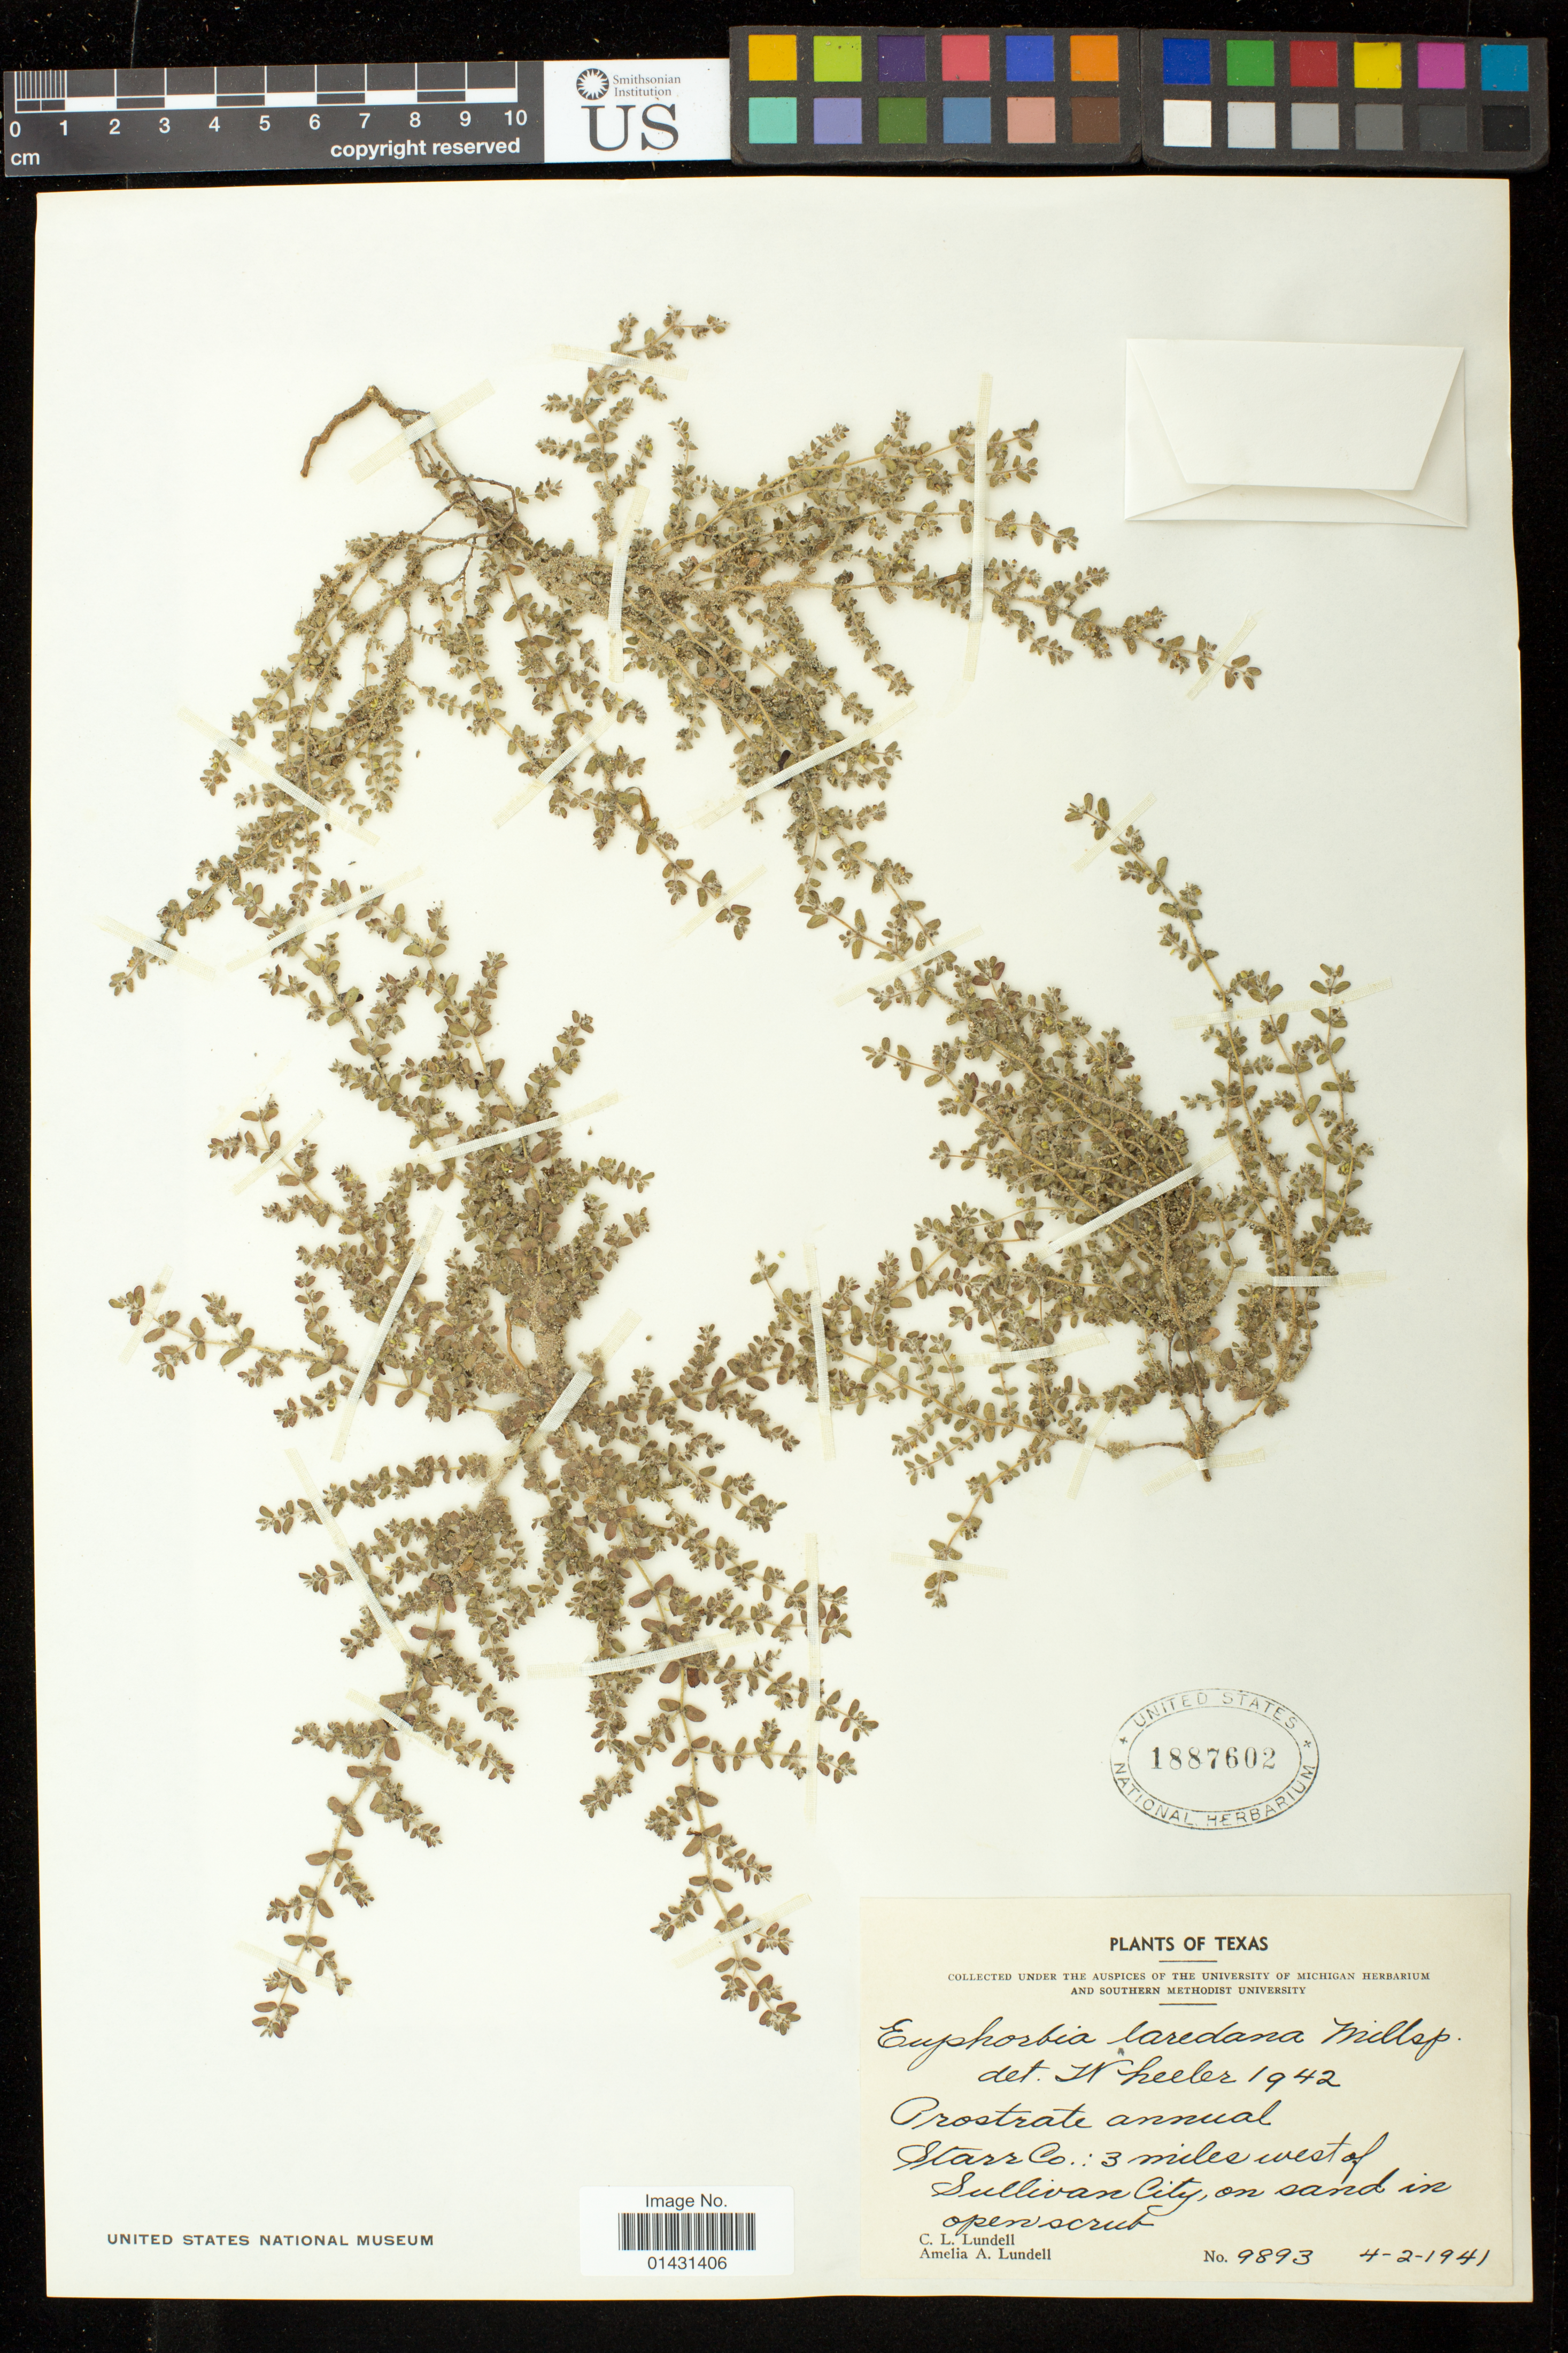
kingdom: Plantae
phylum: Tracheophyta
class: Magnoliopsida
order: Malpighiales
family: Euphorbiaceae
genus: Euphorbia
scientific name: Euphorbia laredana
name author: Millsp.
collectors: C. L. Lundell & A. A. Lundell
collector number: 9893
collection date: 1941-04-02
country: United States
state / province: Texas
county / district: Starr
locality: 3 miles west of Sullivan City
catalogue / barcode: US 1887602